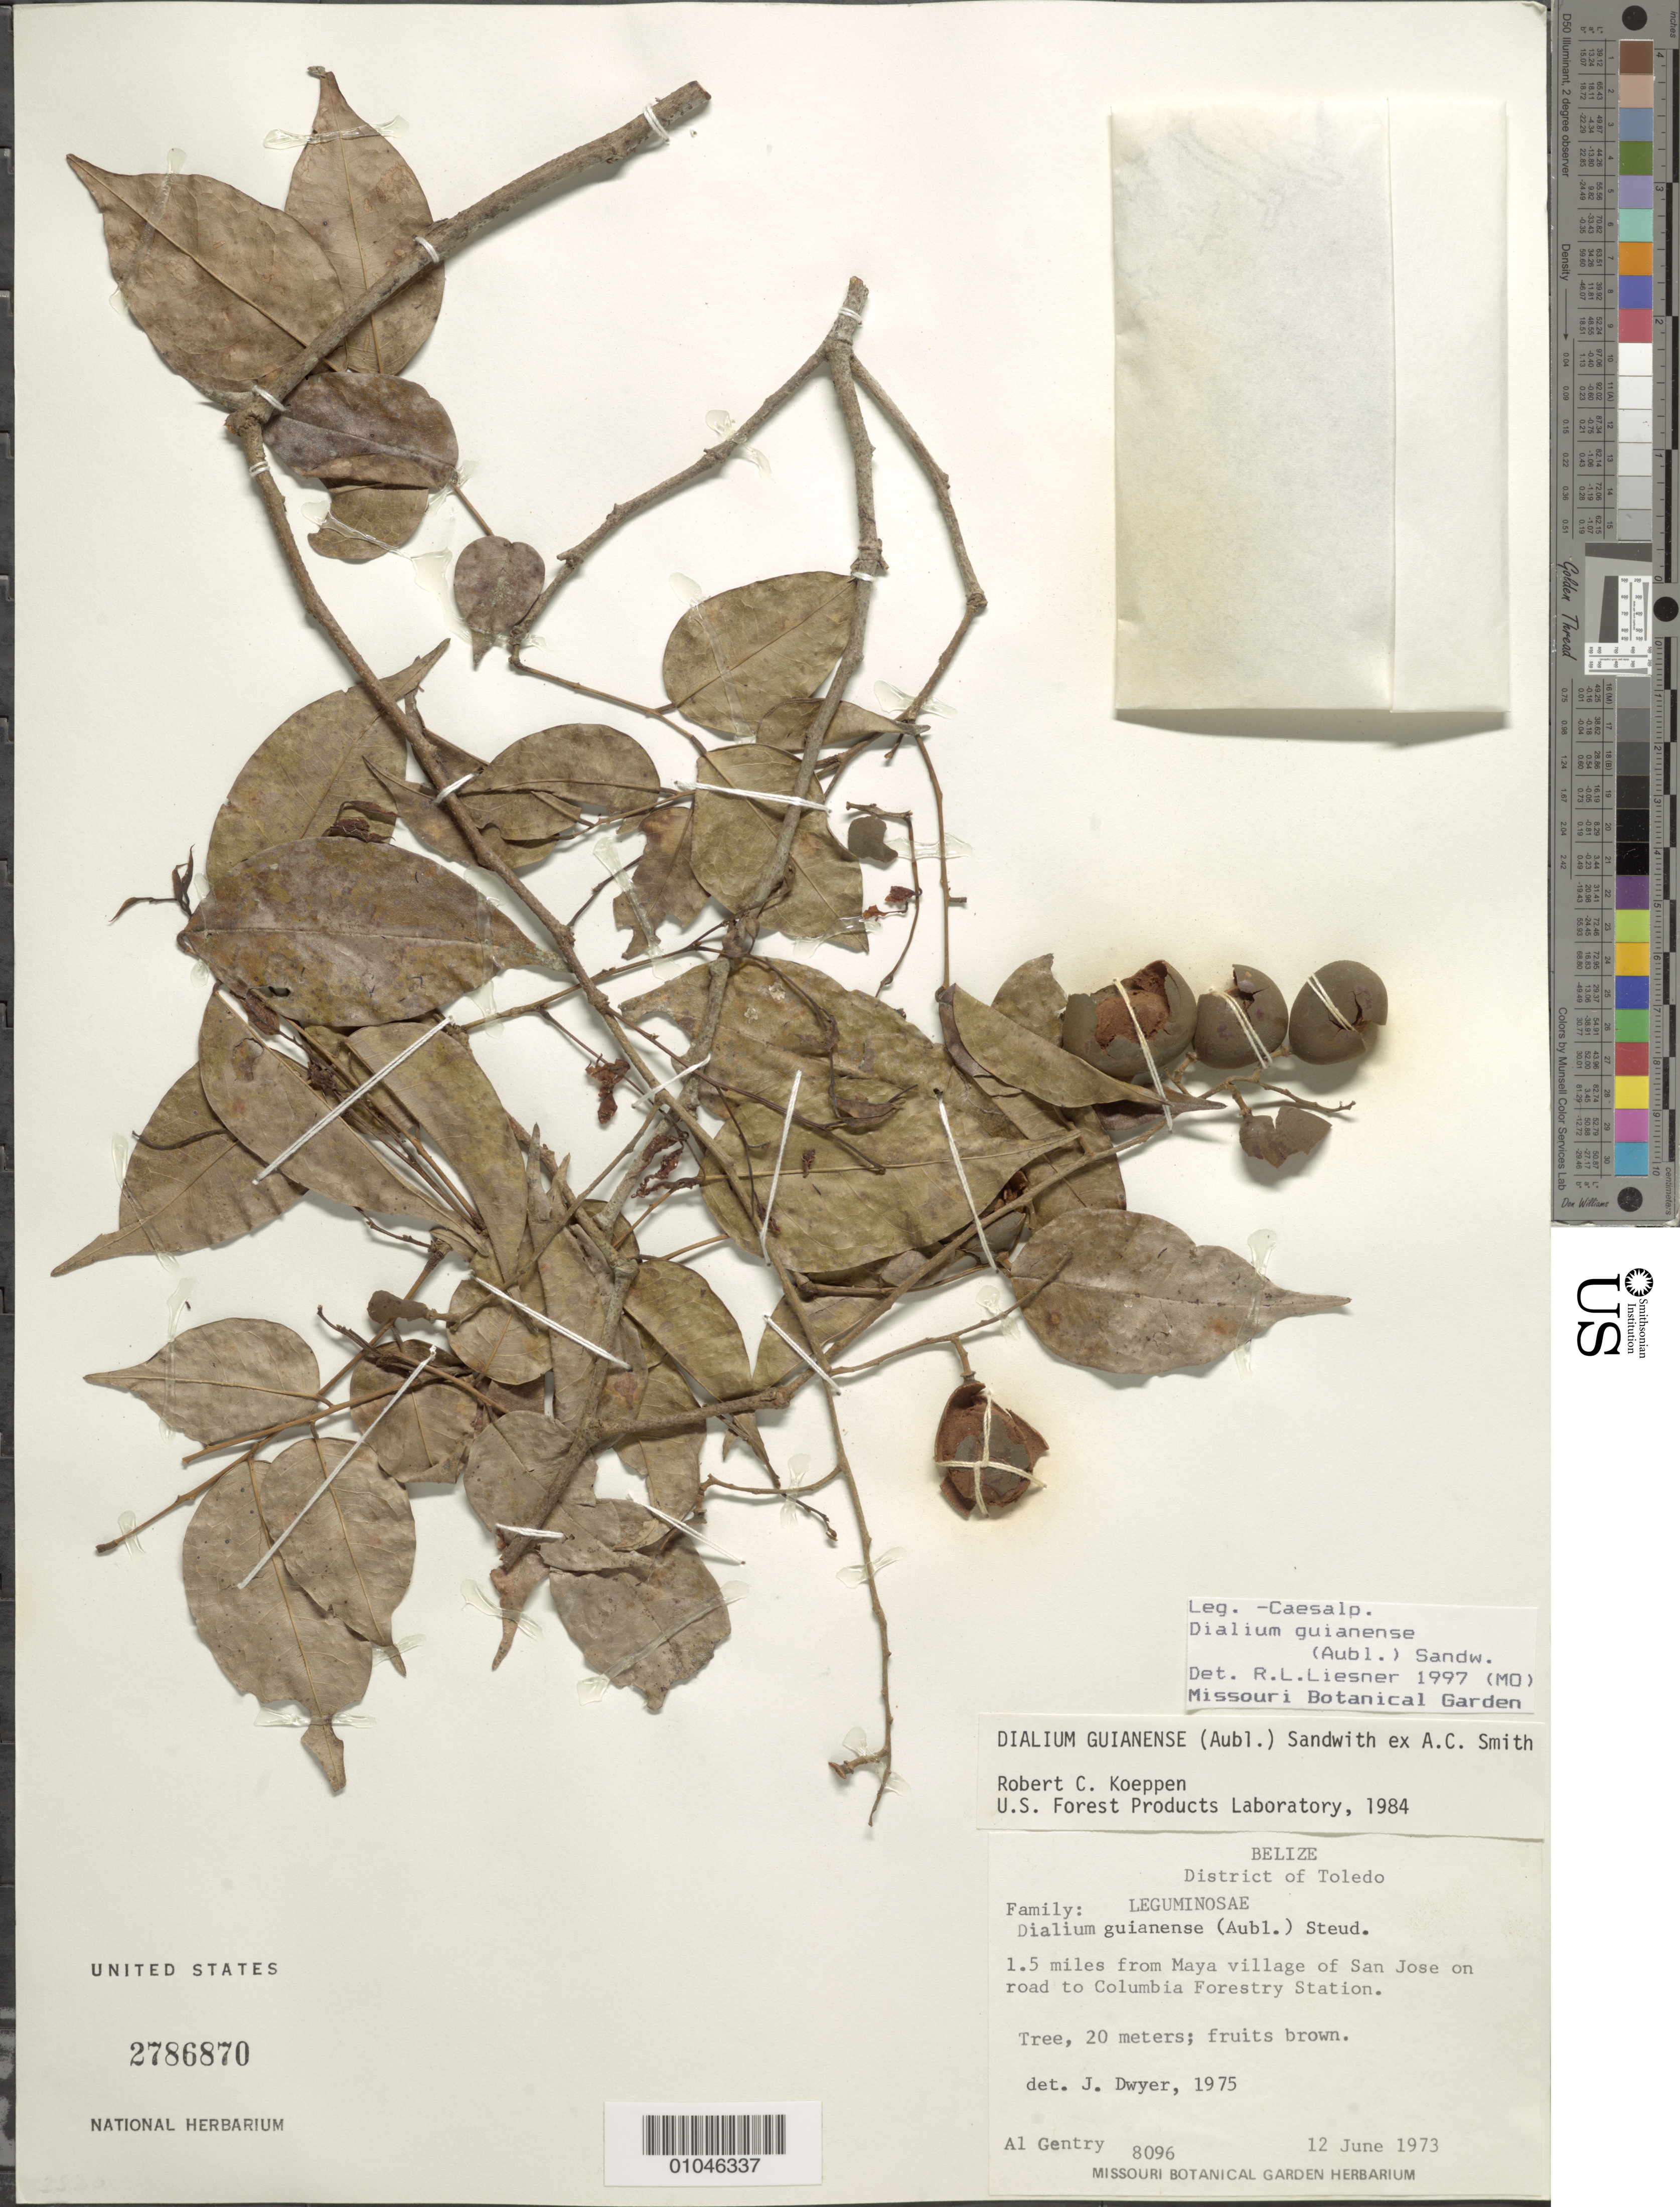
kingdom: Plantae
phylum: Tracheophyta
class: Magnoliopsida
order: Fabales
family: Fabaceae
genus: Dialium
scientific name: Dialium guianense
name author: (Aubl.) Sandwith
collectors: A. H. Gentry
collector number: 8096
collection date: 1973-06-12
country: Belize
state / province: Toledo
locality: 1.5 mi from Maya village of San Jose on road to Columbia Forestry Station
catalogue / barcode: US 2786870